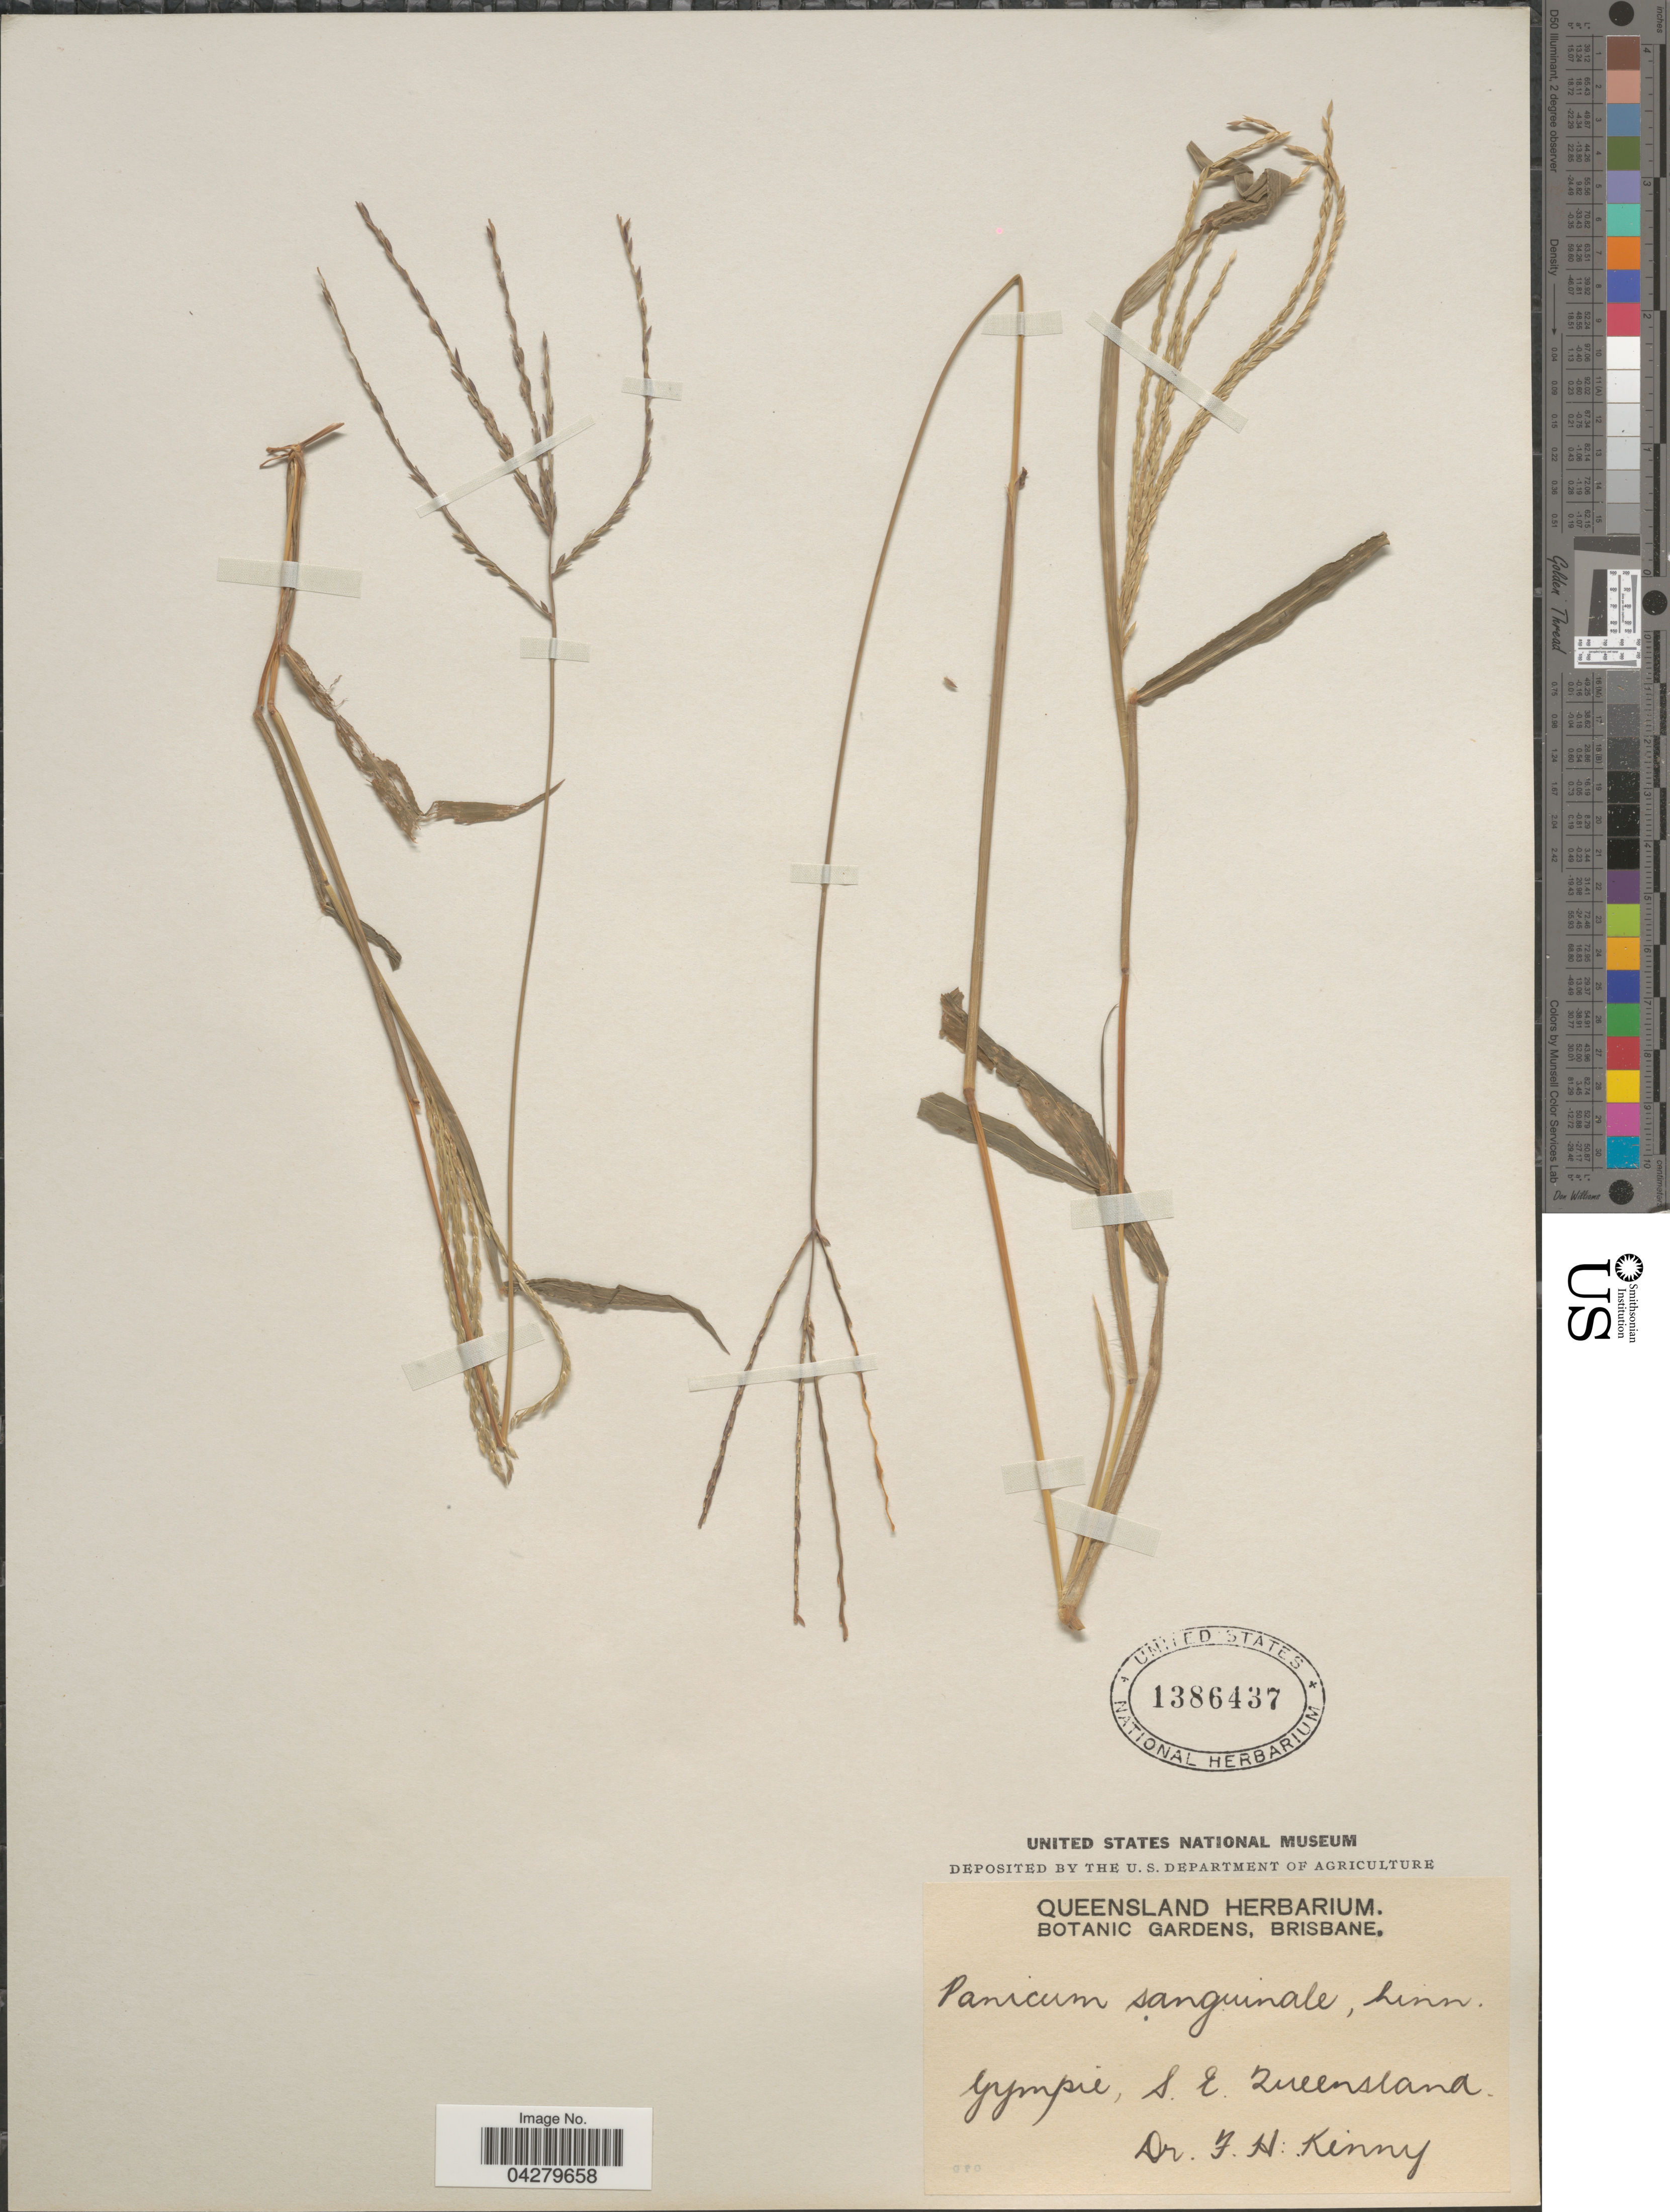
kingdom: Plantae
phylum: Tracheophyta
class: Liliopsida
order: Poales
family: Poaceae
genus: Digitaria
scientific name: Digitaria sanguinalis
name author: (L.) Scop.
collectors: F. Kenny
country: Australia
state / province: Queensland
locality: Gympie, S. E. Queensland.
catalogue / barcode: US 1386437